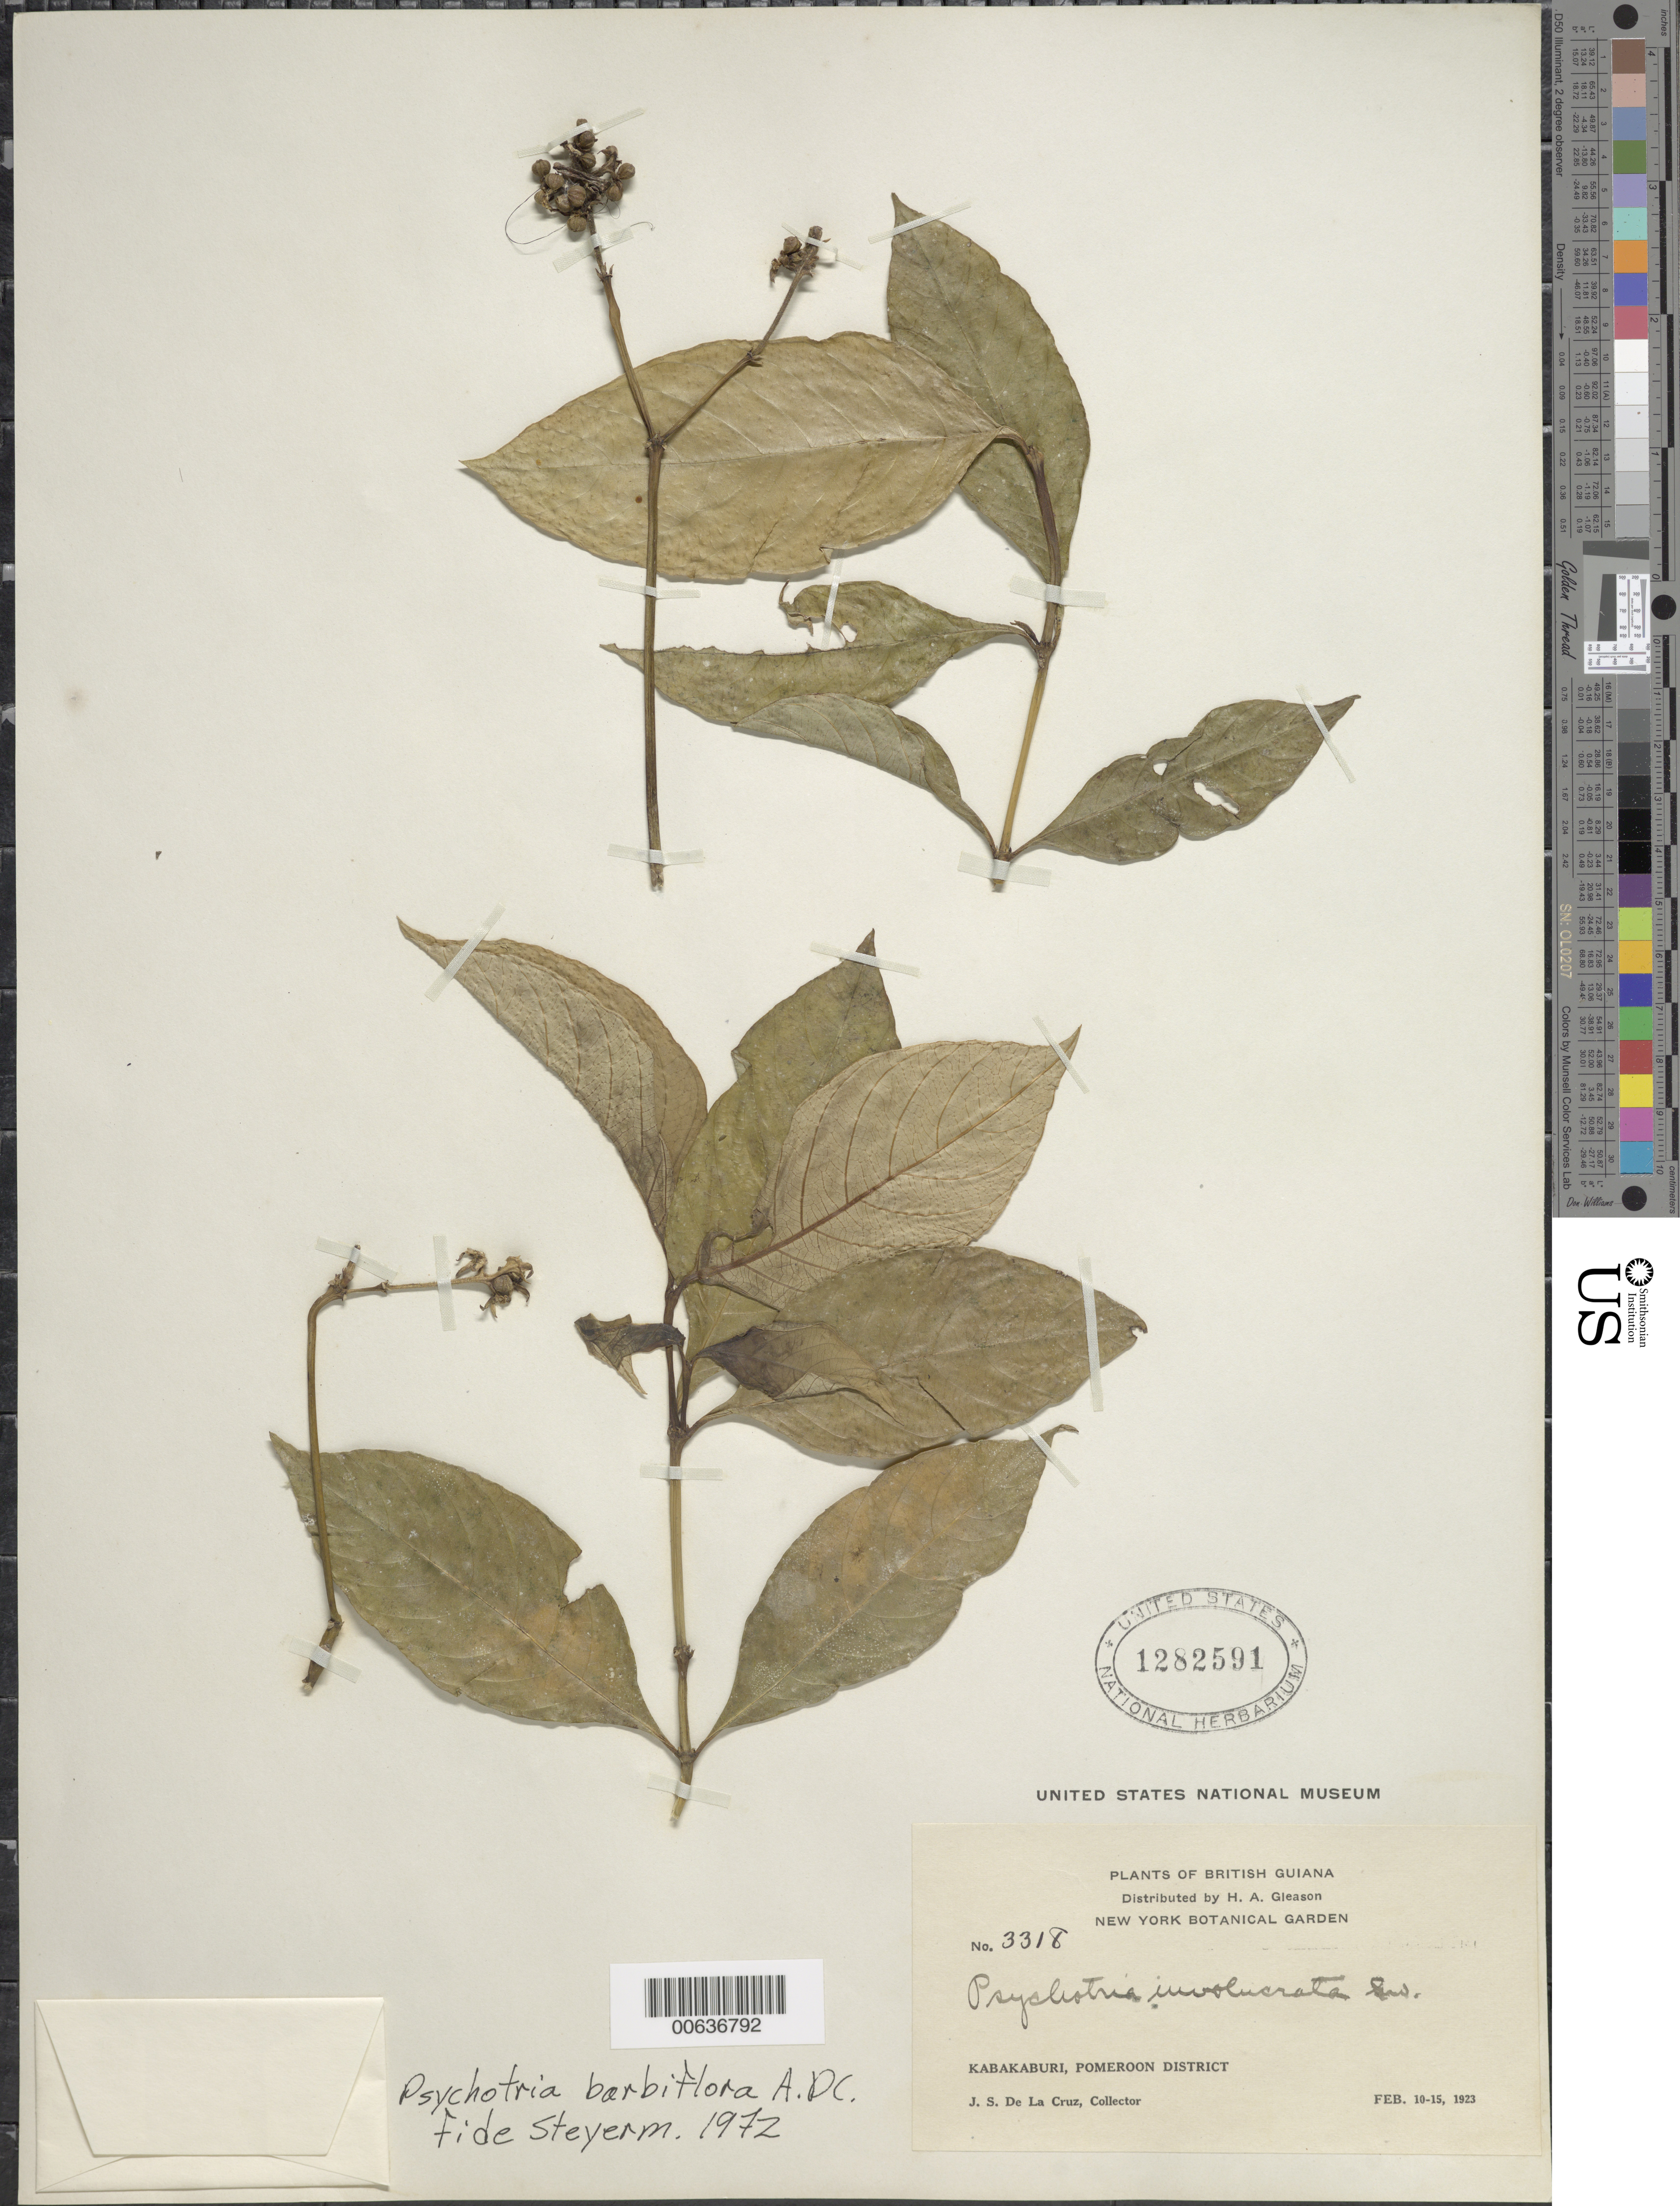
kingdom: Plantae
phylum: Tracheophyta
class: Magnoliopsida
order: Gentianales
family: Rubiaceae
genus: Palicourea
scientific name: Palicourea hoffmannseggiana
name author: (Roem. & Schult.) Borhidi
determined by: Kirkbride, J. H., Jr.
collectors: J. S. de la Cruz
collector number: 3318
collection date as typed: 10-Feb-23 to 15-Feb-23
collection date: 1923-02-10/1923-02-15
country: Guyana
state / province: Pomeroon-Supenaam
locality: Kabakaburi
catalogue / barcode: US 1282591